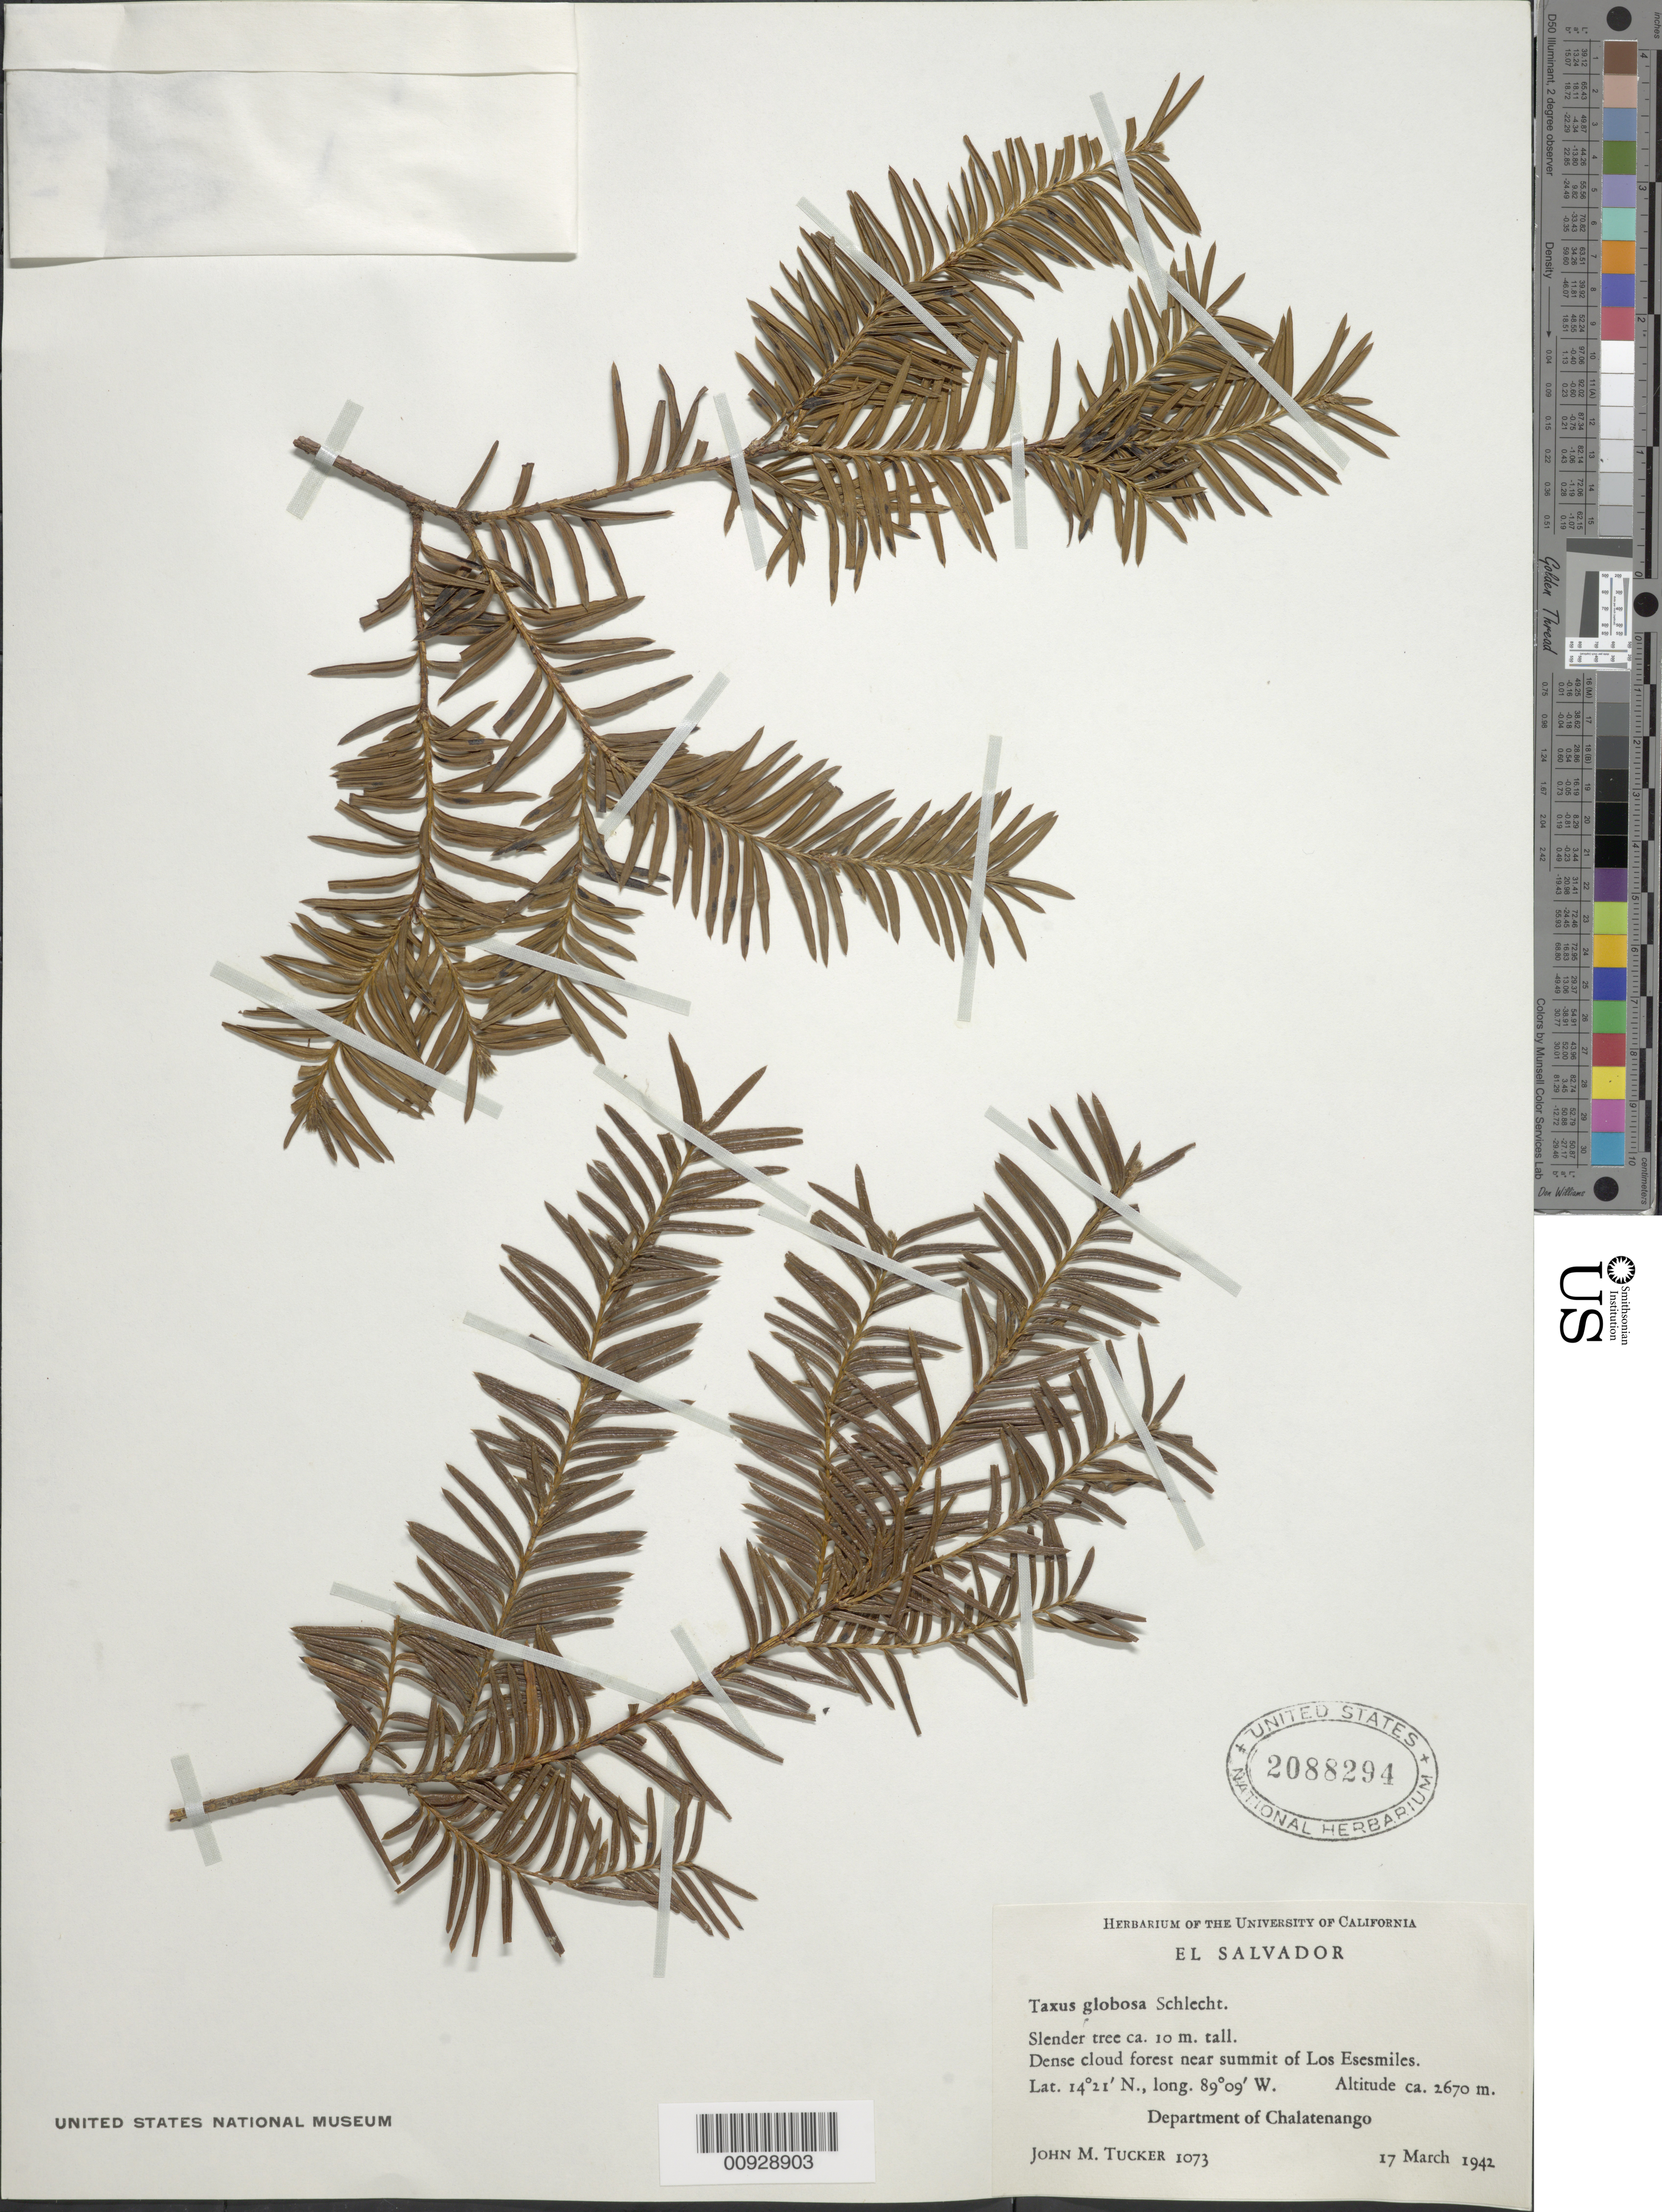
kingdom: Plantae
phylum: Tracheophyta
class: Pinopsida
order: Pinales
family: Taxaceae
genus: Taxus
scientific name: Taxus globosa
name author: Schltdl.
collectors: J. M. Tucker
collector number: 1073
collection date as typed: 17 Mar 1942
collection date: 1942-03-17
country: El Salvador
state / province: Chalatenango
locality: Near summit of Los Esesmiles.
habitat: Dense cloud forest near summit.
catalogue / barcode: US 2088294